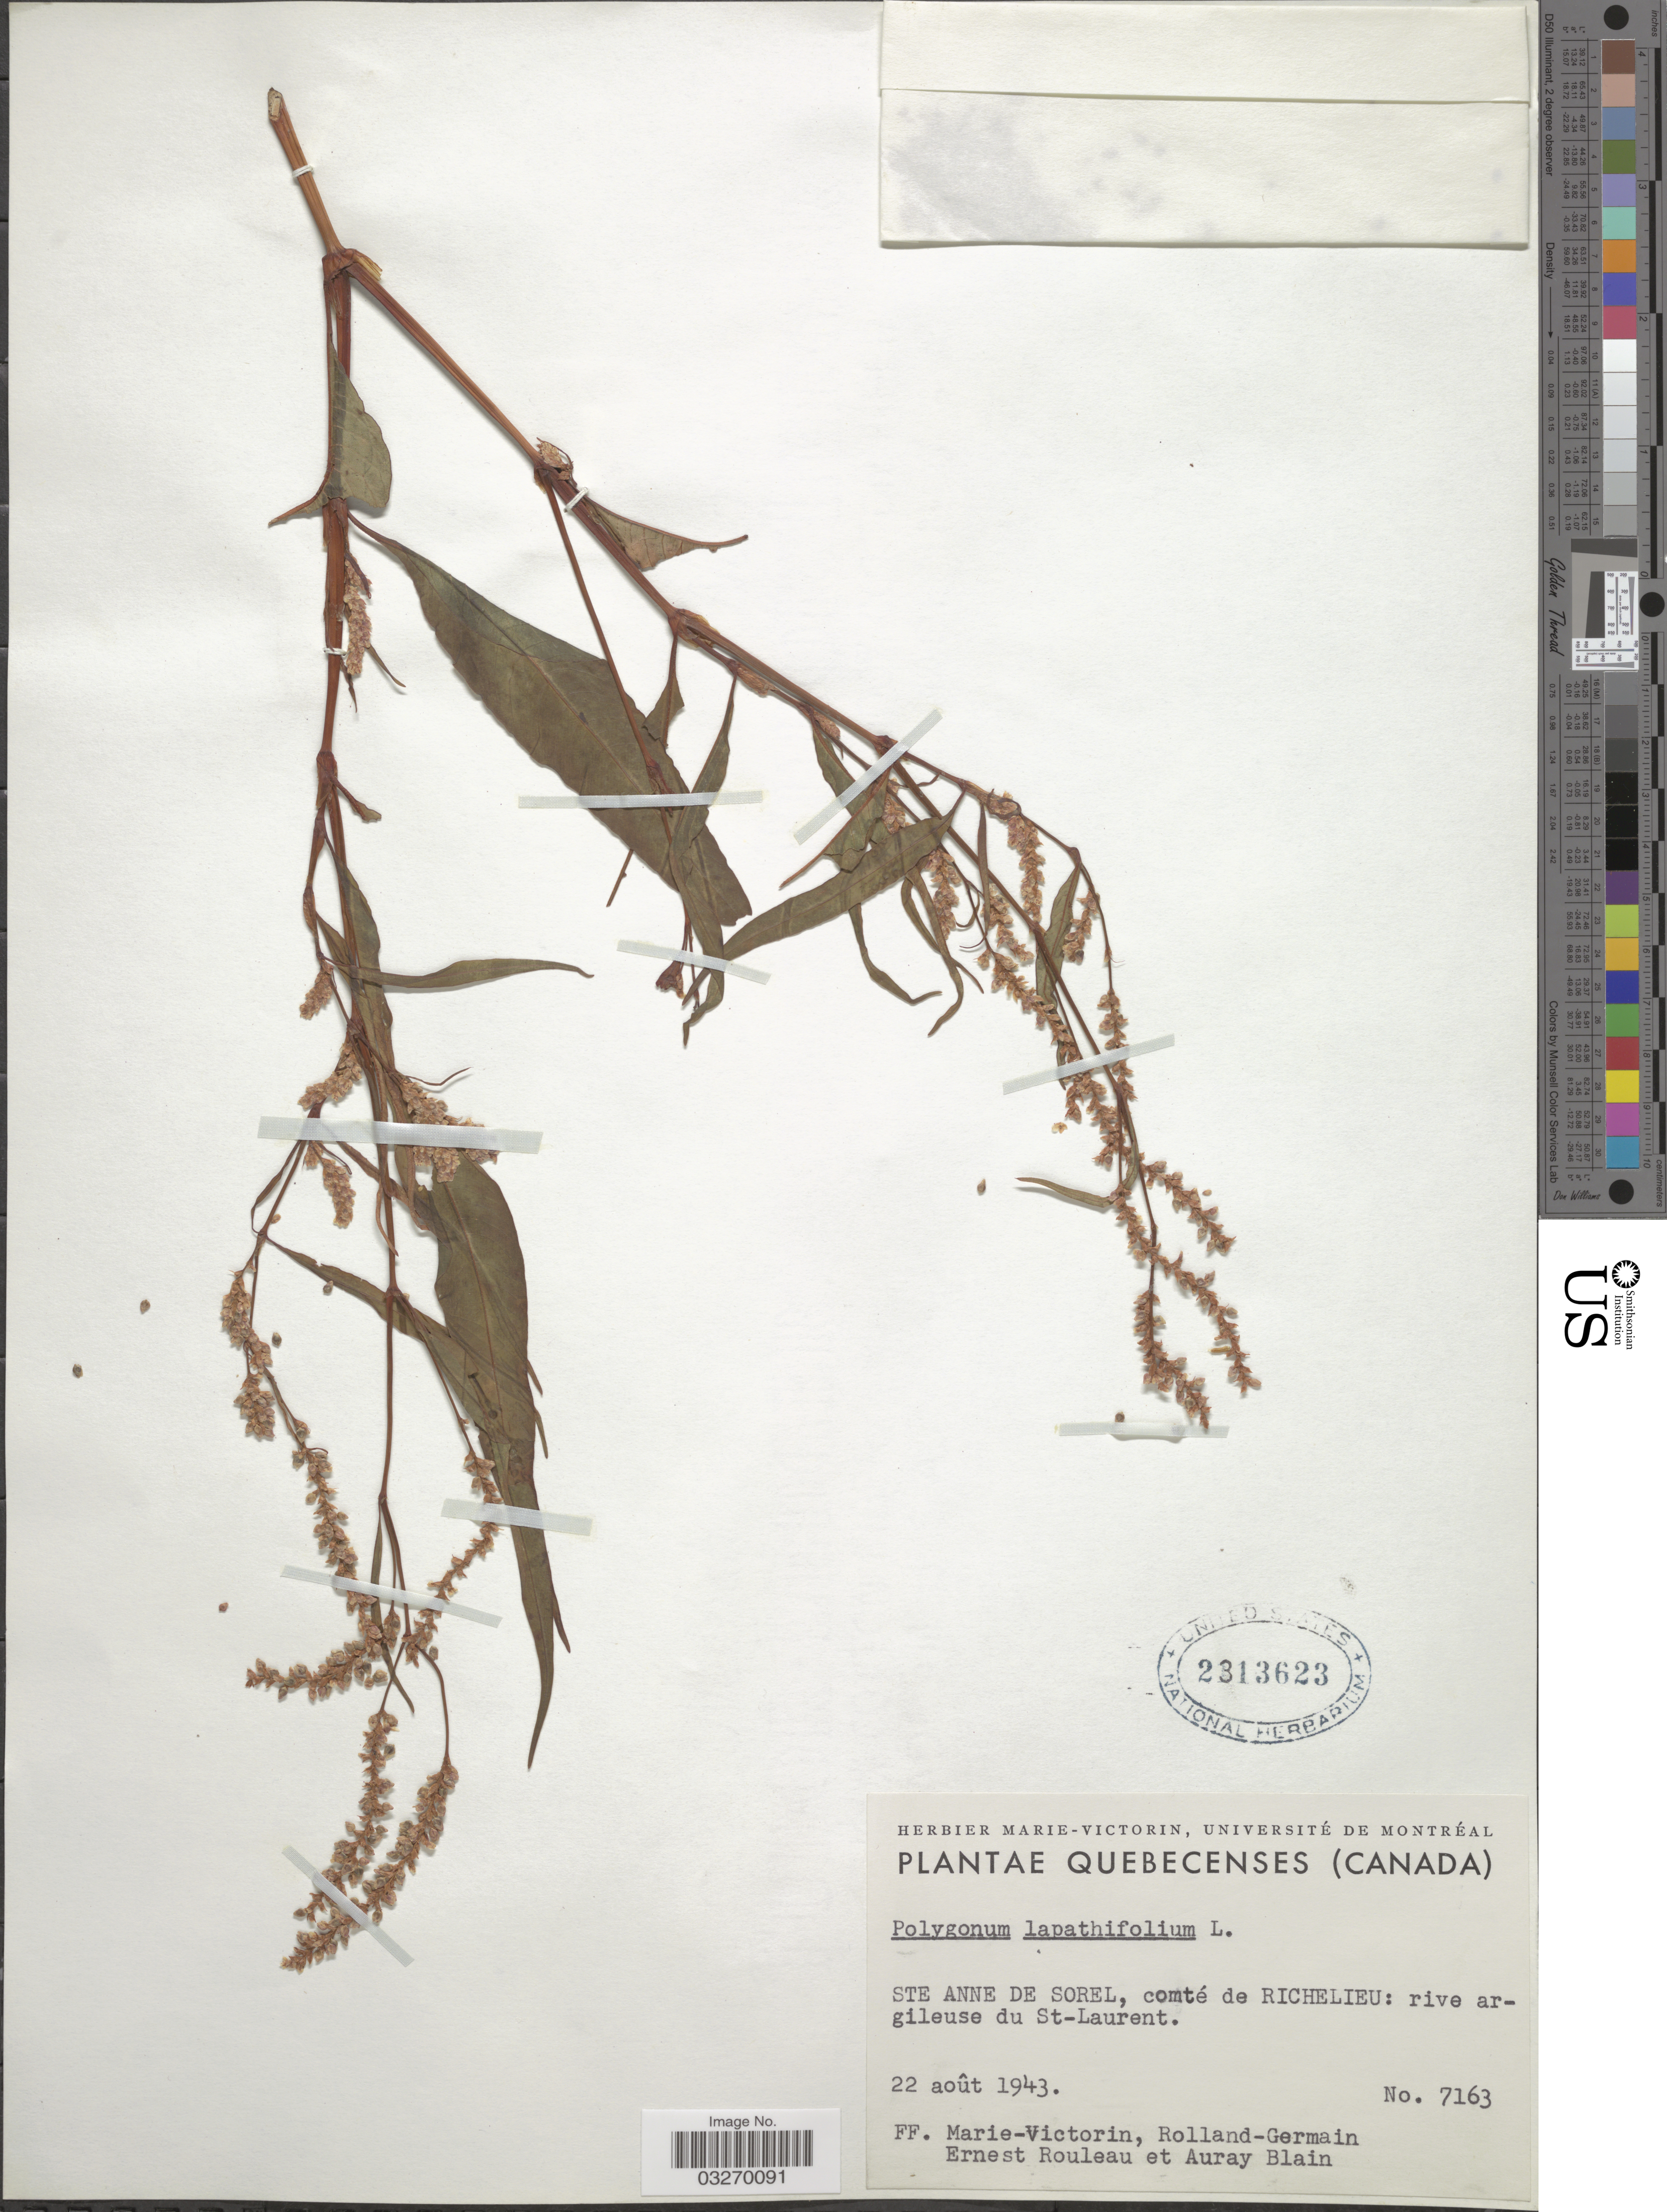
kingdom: Plantae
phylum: Tracheophyta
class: Magnoliopsida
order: Caryophyllales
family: Polygonaceae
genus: Persicaria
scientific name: Persicaria lapathifolia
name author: (L.) Delarbre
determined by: Atha, D. E.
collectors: F. Marie-Victorin, Rolland-Germain, E. Rouleau & A. Blain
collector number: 7163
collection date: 1943-08-22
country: Canada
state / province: Quebec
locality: Quebecenses. Ste Anne de Sorel, comté de Richelieu: rive argileuse du St-Laurent.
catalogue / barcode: US 2313623